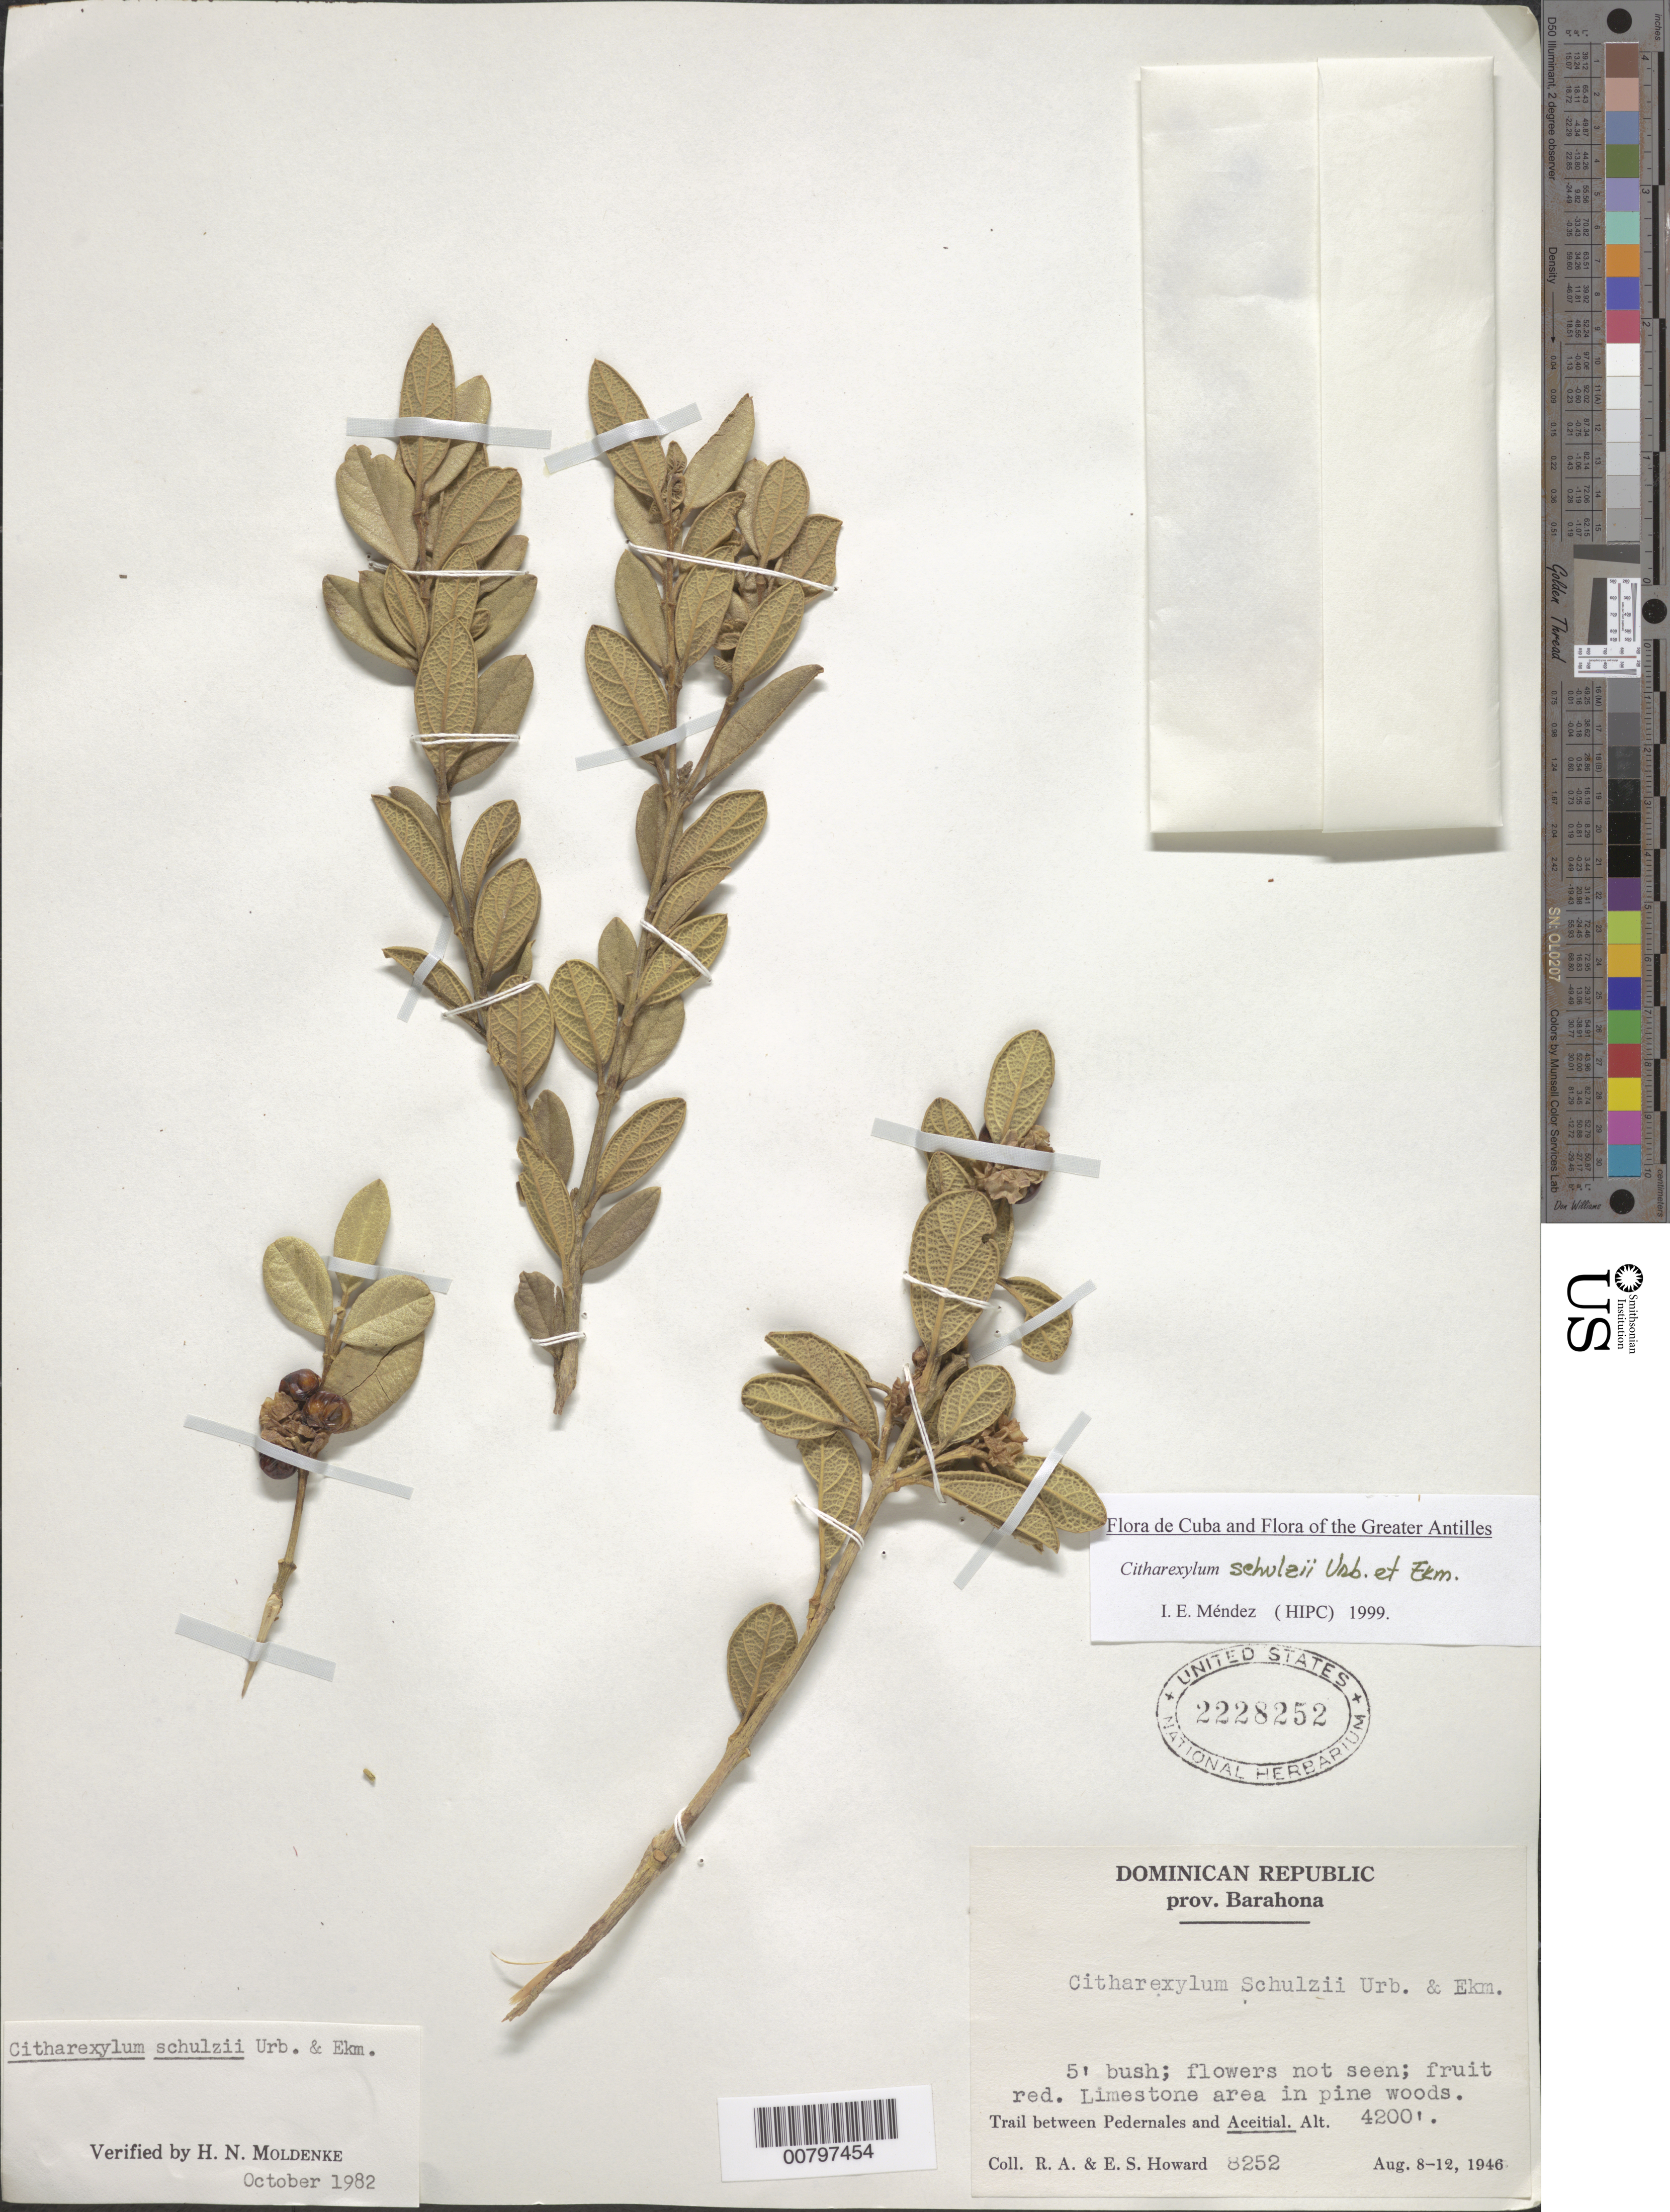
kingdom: Plantae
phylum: Tracheophyta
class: Magnoliopsida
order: Lamiales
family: Verbenaceae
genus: Citharexylum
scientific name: Citharexylum schulzii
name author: Urb. & Ekman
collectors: R. A. Howard & E. S. Howard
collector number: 8252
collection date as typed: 08 Aug 1946 to 12 Aug 1946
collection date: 1946-08-08/1946-08-12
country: Dominican Republic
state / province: Barahona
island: Hispaniola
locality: Trail between Pedernales and Aceital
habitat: Limestone area in pine woods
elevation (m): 1280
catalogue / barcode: US 2228252